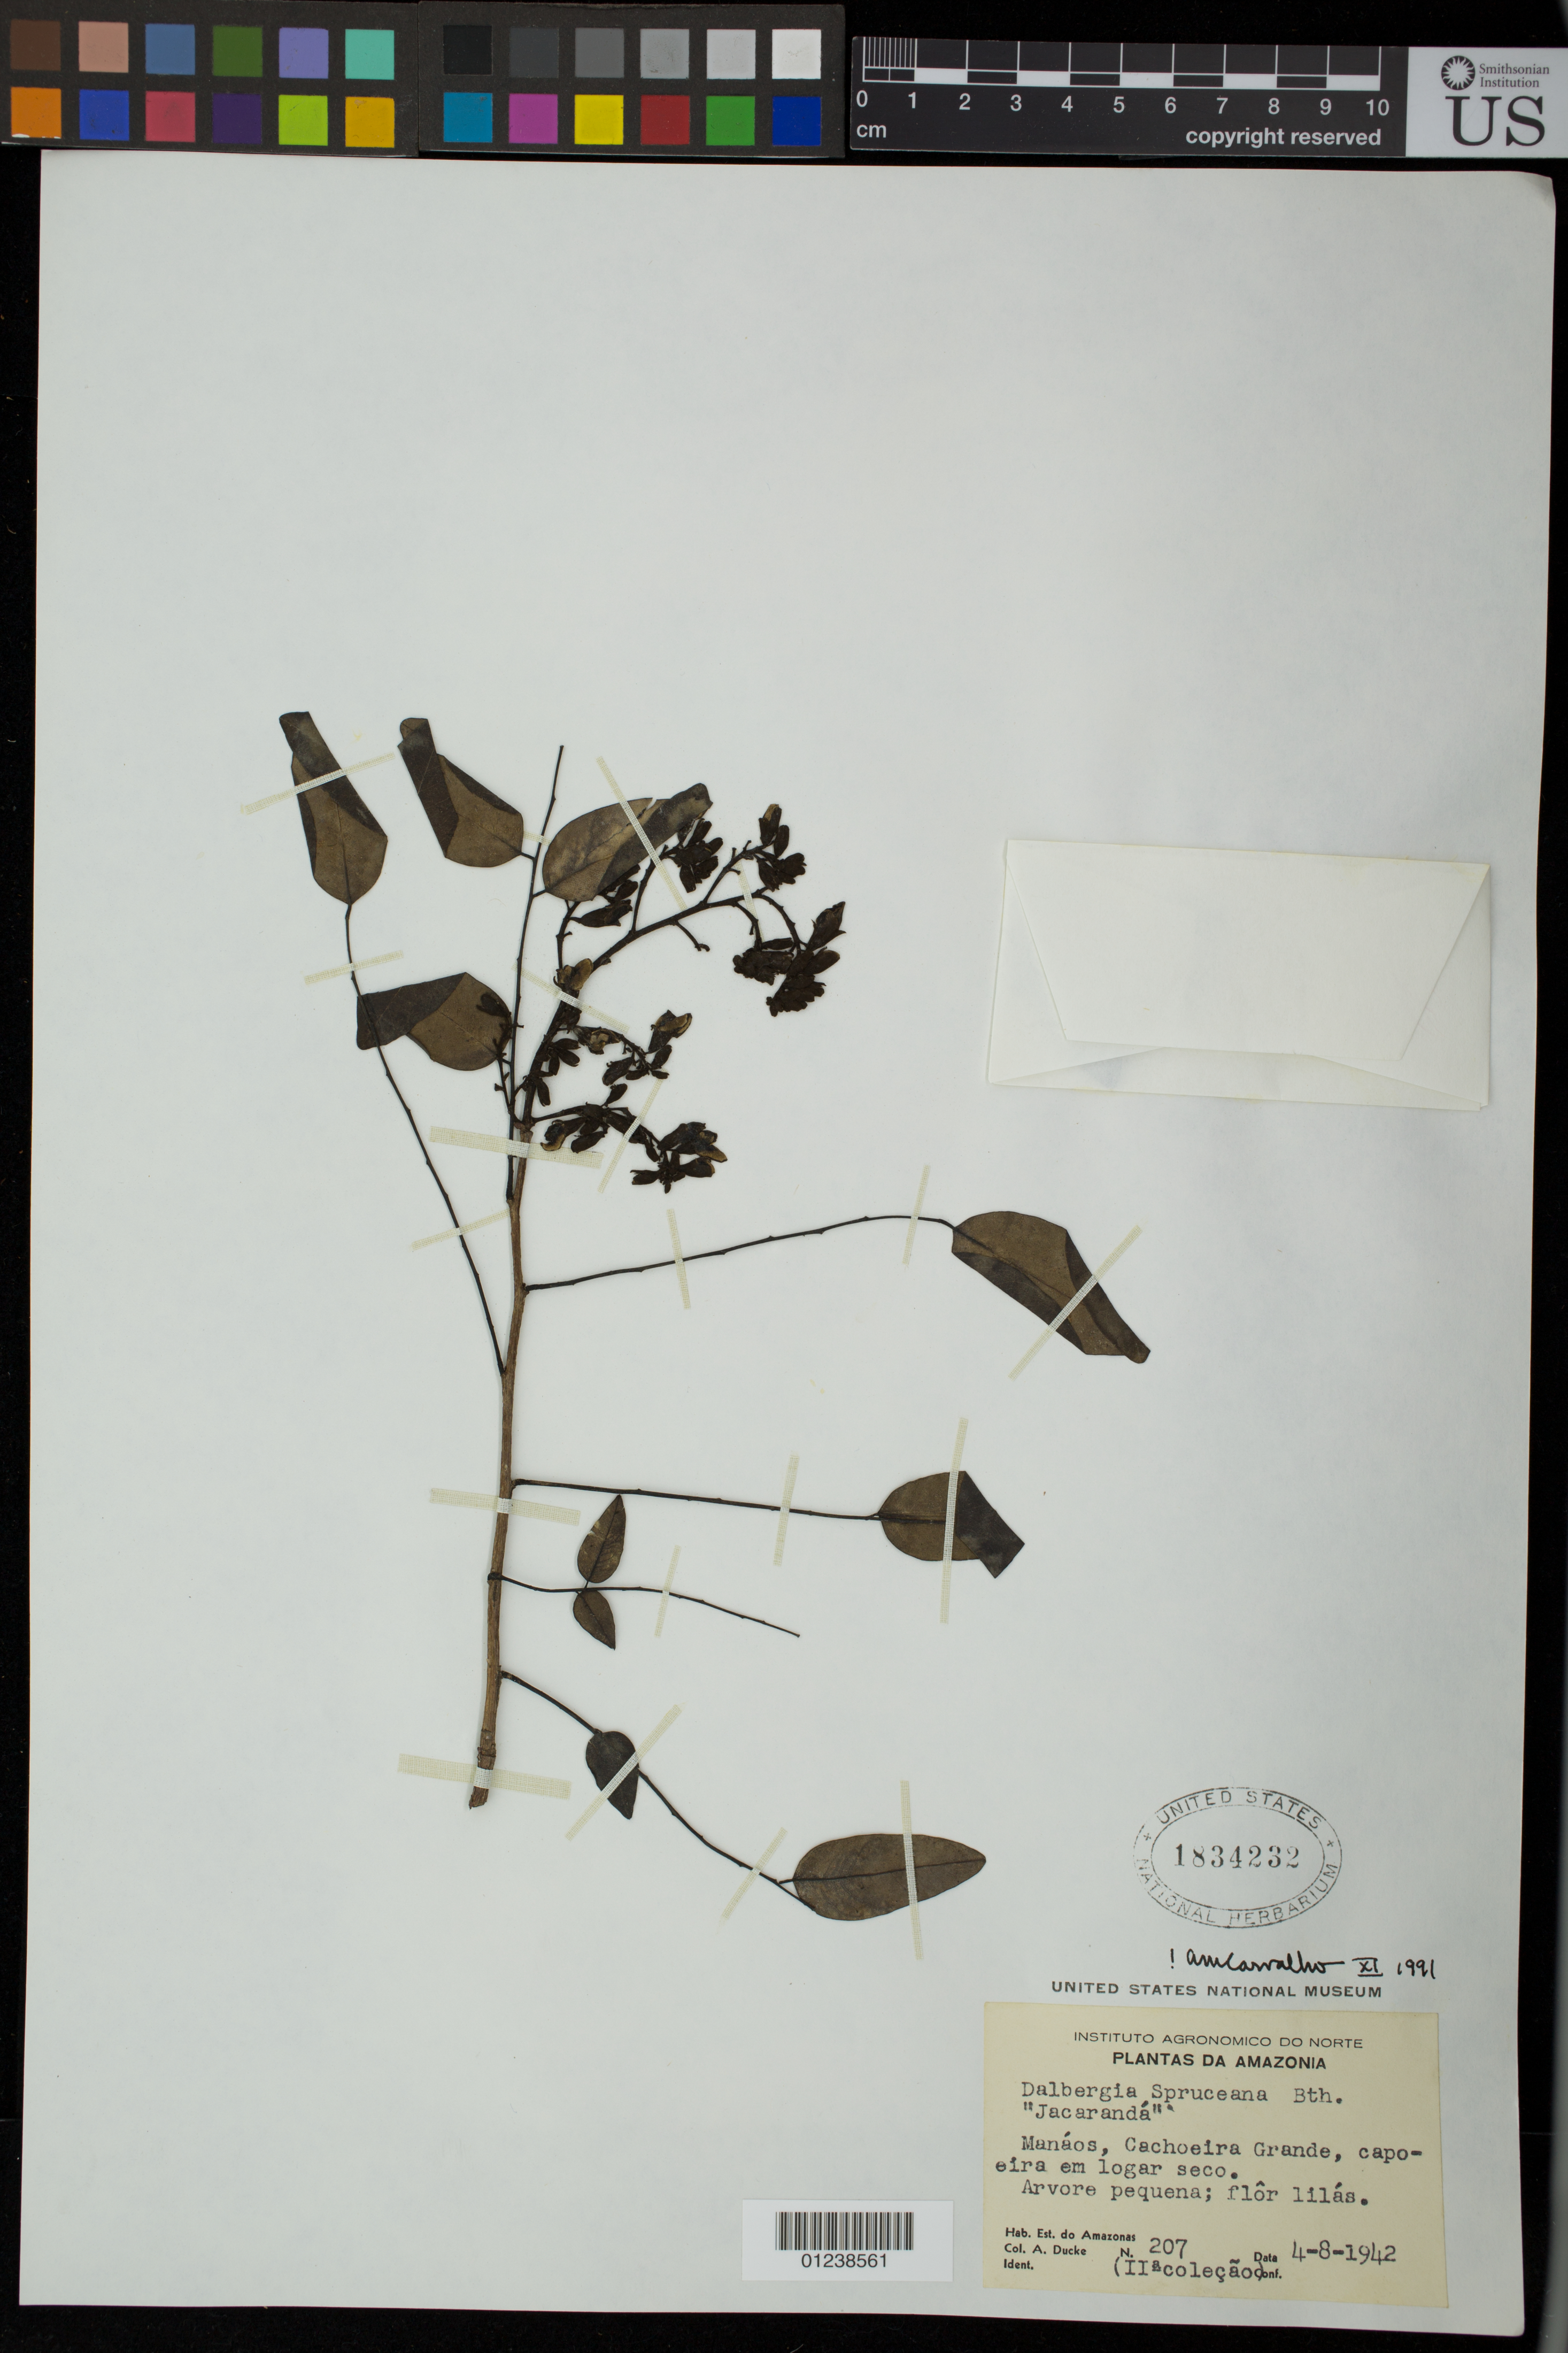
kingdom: Plantae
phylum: Tracheophyta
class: Magnoliopsida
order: Fabales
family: Fabaceae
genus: Dalbergia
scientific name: Dalbergia spruceana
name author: Benth.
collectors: A. Ducke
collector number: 207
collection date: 1942-08-04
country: Brazil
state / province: Amazonas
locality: Manaos, Cachoeira Grande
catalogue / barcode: US 1834232